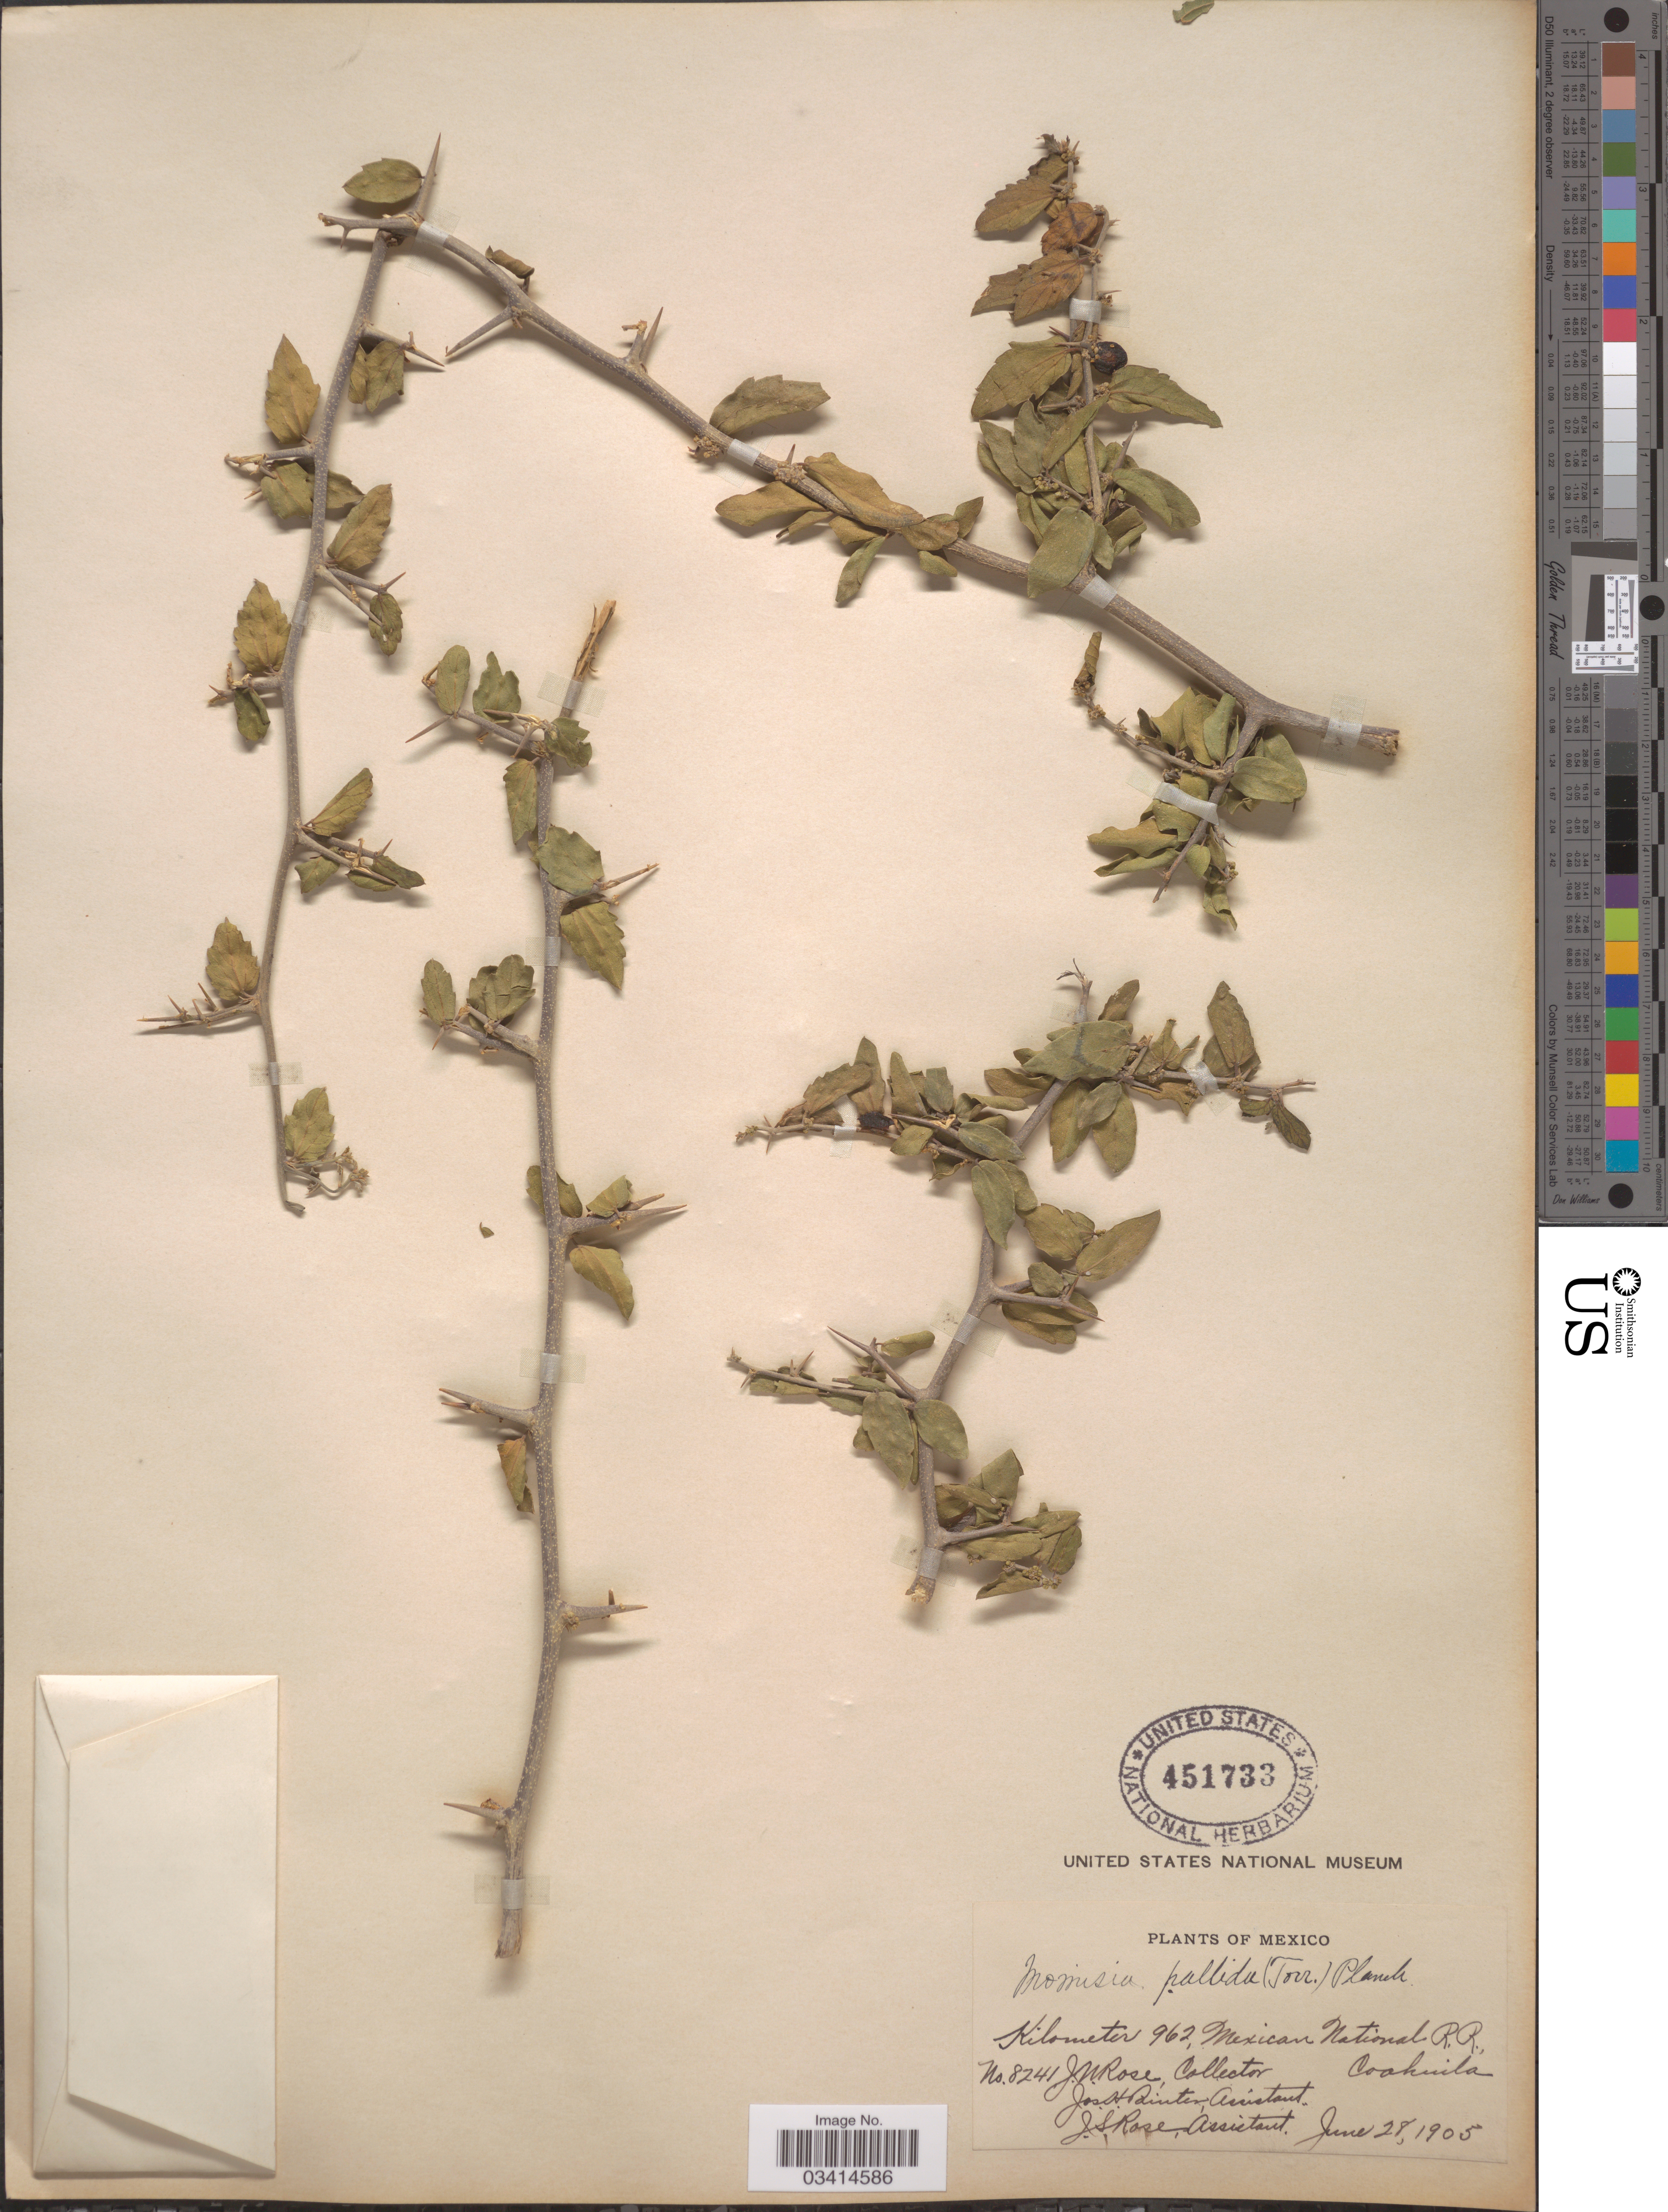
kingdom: Plantae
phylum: Tracheophyta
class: Magnoliopsida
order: Rosales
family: Cannabaceae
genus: Celtis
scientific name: Celtis pallida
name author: Torr. in Emory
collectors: J. N. Rose, J. H. Painter & J. S. Rose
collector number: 8241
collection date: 1905-06-28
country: Mexico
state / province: Coahuila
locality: Kilometer 962, Mexican National R.R.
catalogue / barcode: US 451733